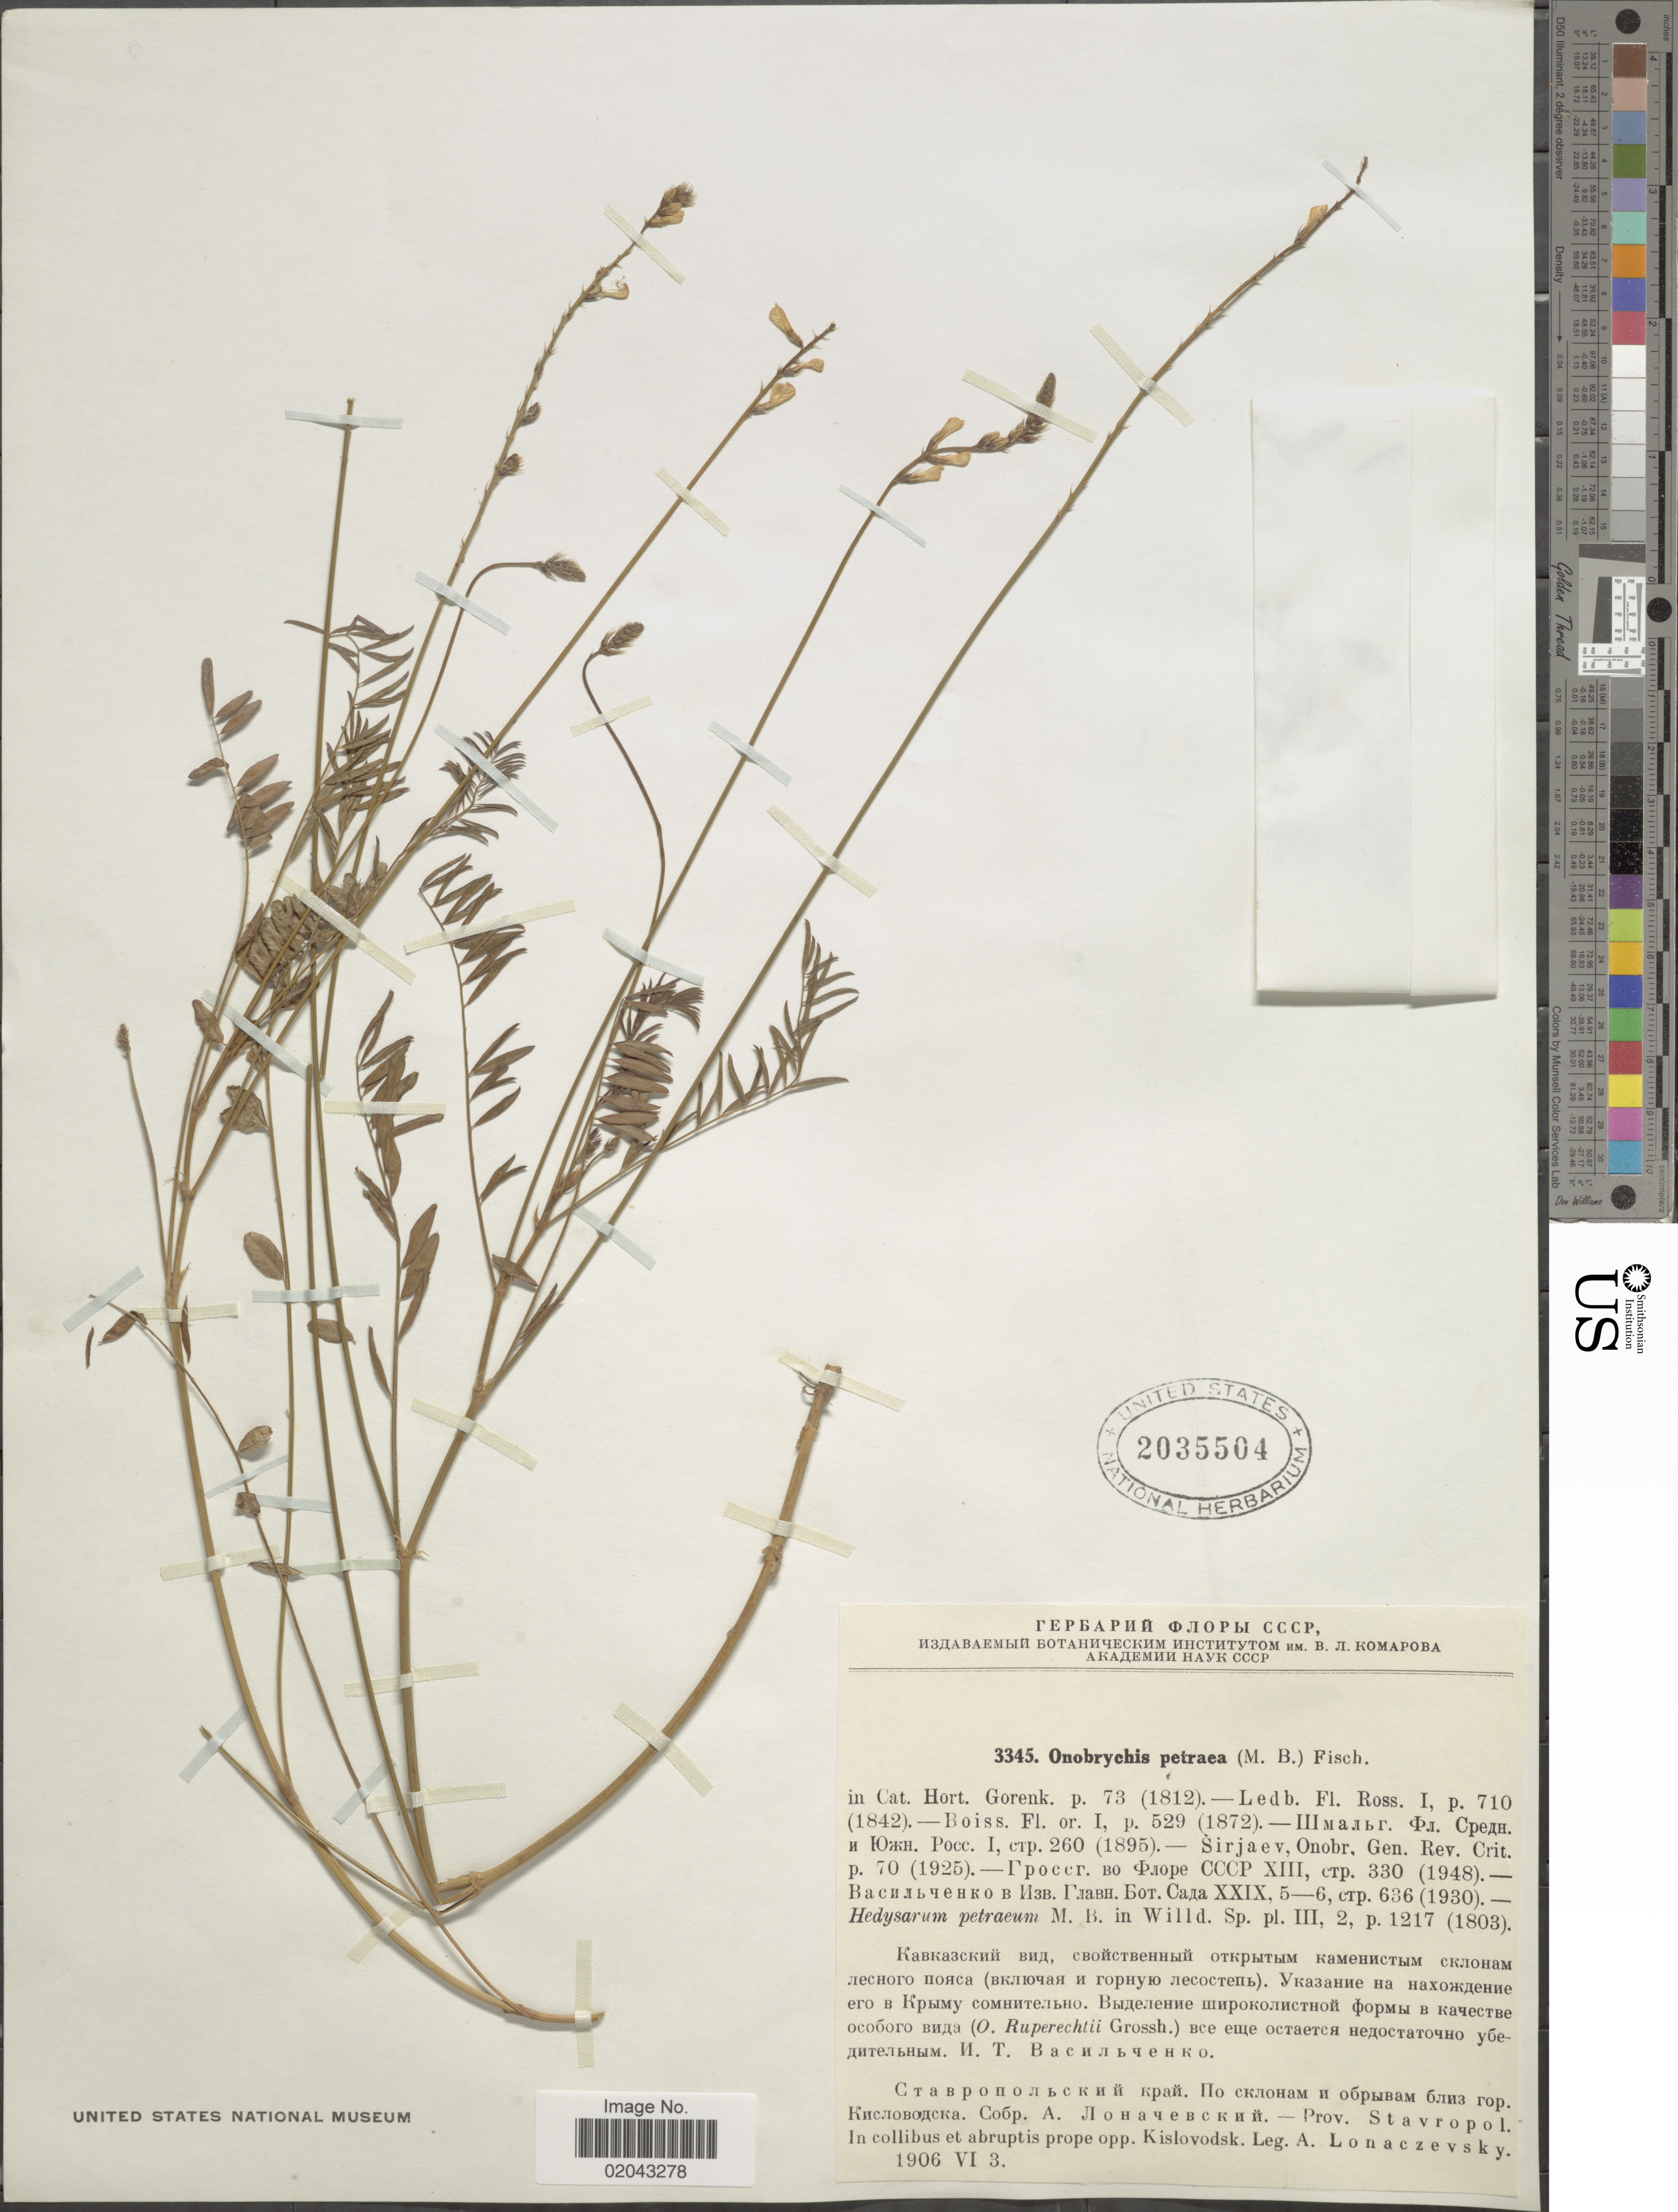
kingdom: Plantae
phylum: Tracheophyta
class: Magnoliopsida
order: Fabales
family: Fabaceae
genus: Onobrychis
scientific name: Onobrychis petraea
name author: (Willd.) Fisch.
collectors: A. Lonaczevsky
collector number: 3345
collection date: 1906-06-03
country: Russian Federation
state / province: Stavropol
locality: Prov. Stavropol. In collibus et abruptis propeopp. Kislovodsk.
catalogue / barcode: US 2035504